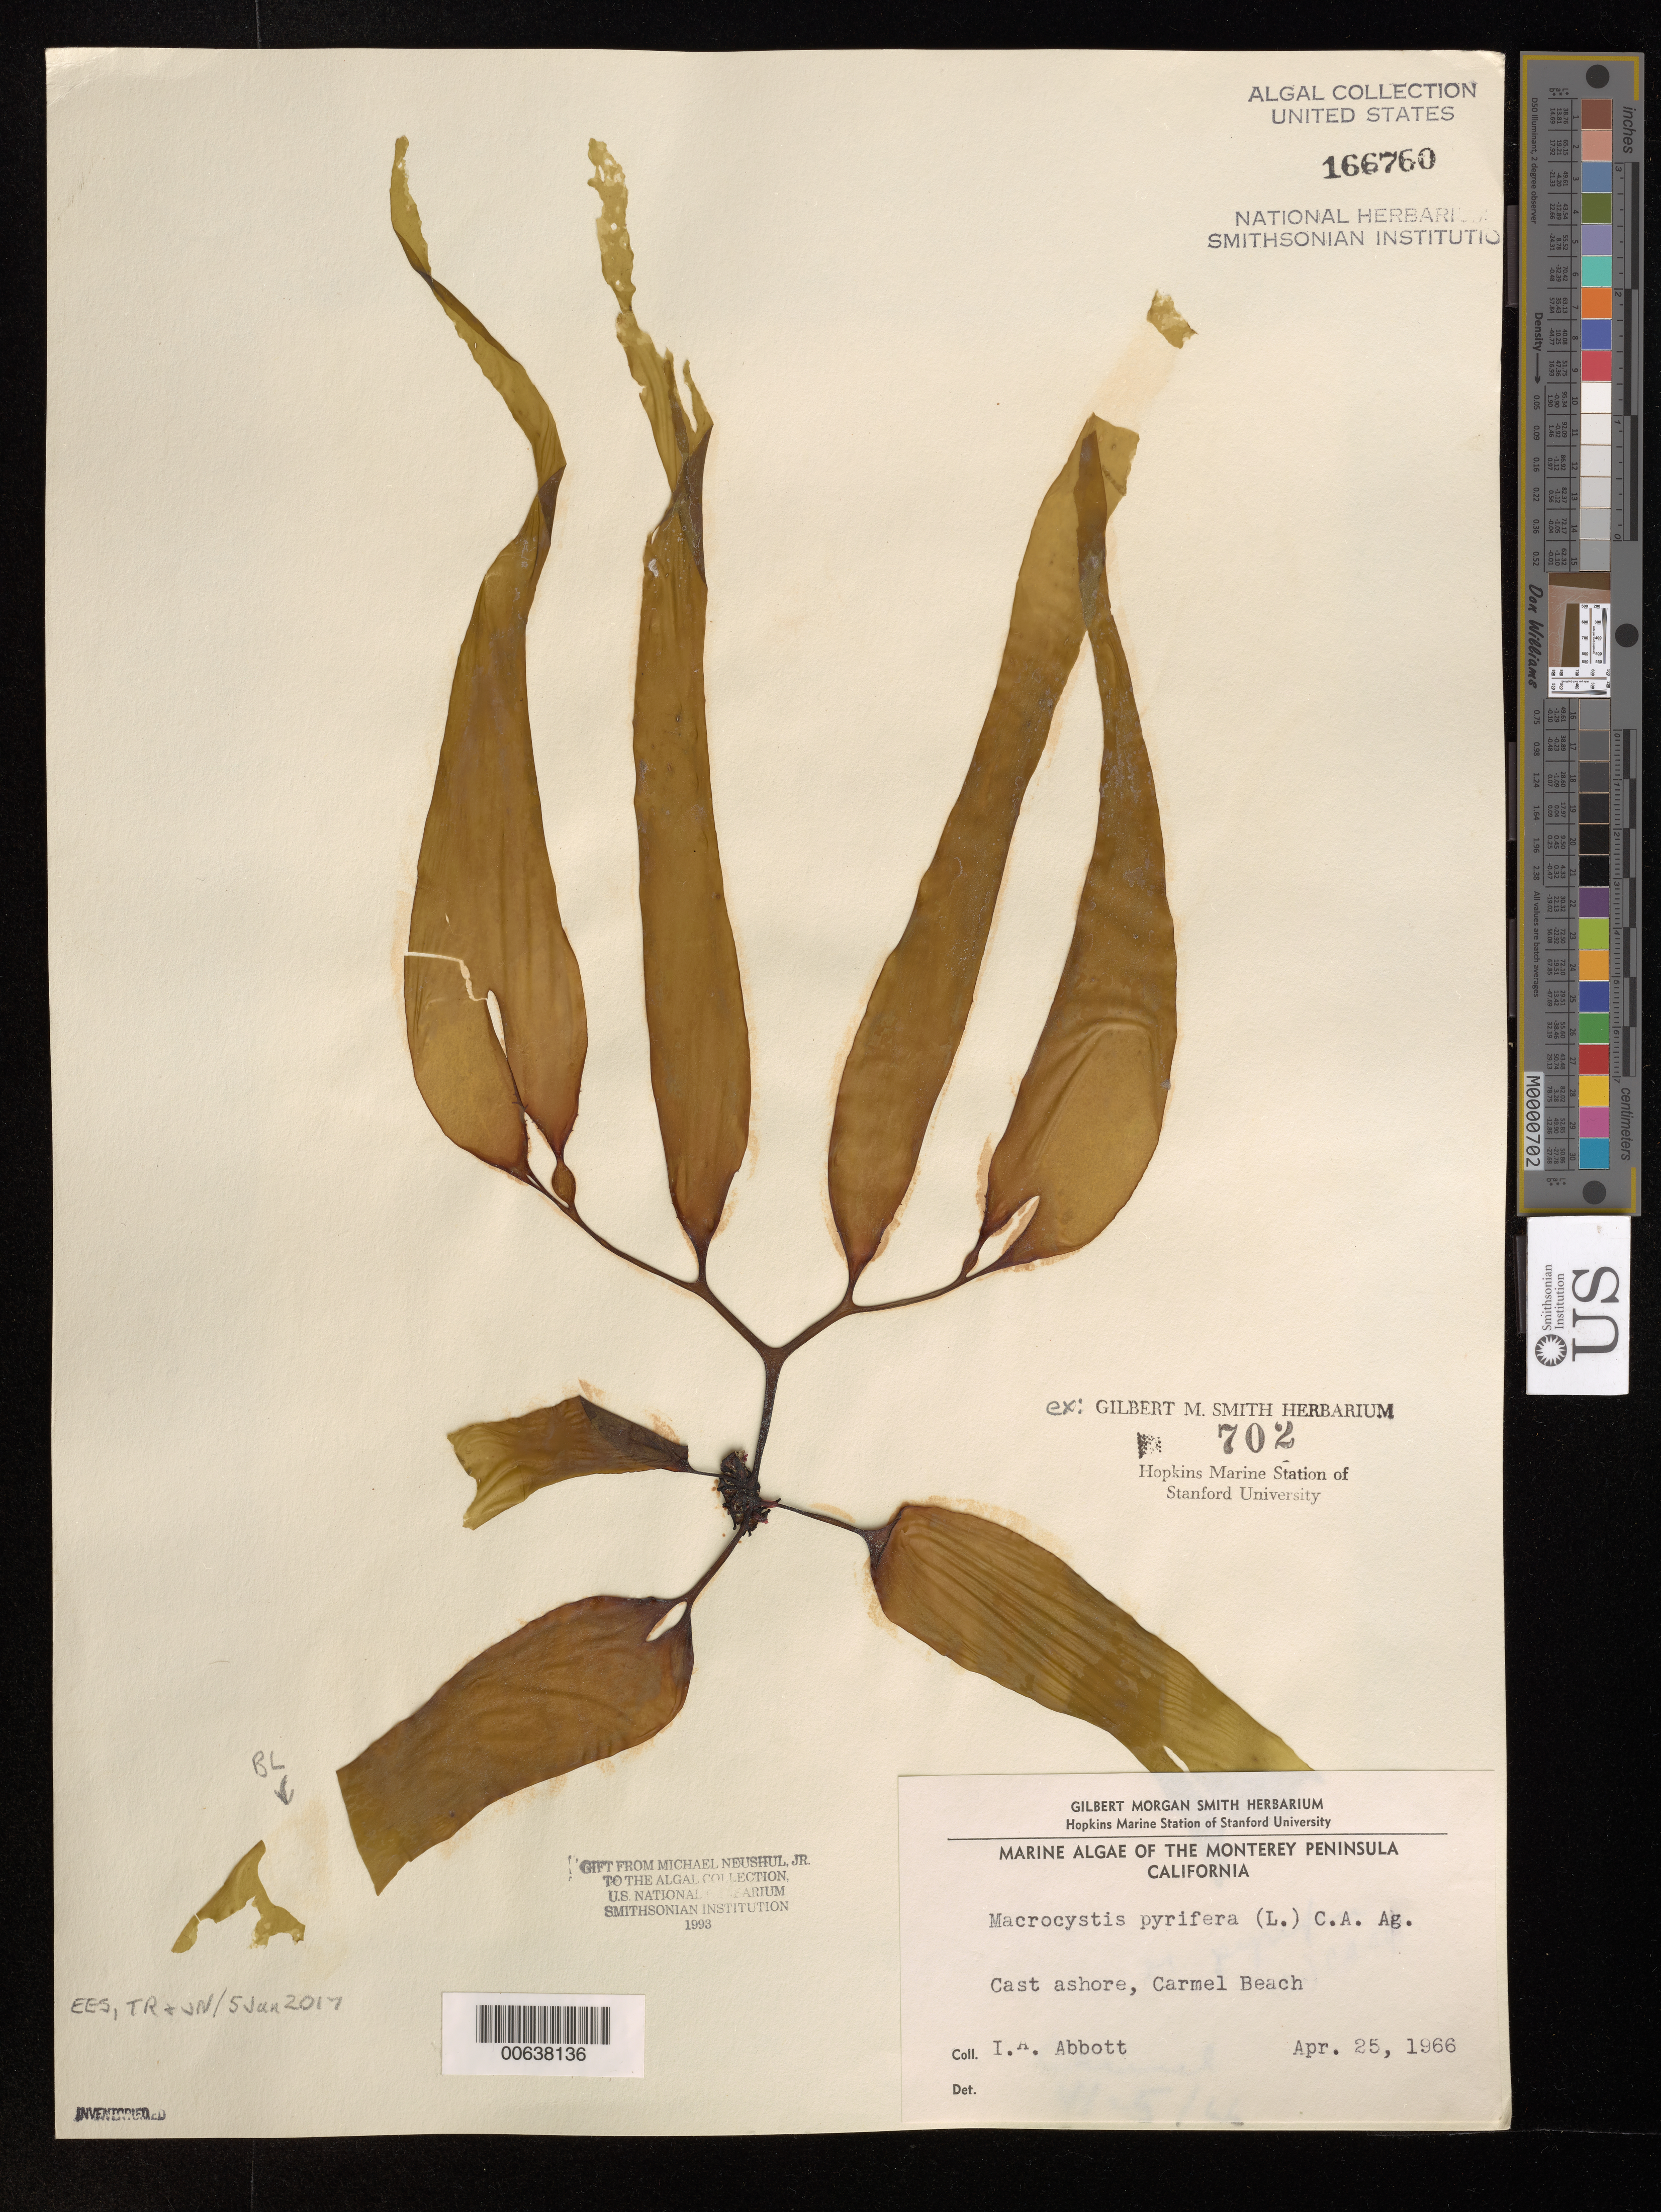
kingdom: Chromista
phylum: Ochrophyta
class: Phaeophyceae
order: Laminariales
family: Laminariaceae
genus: Macrocystis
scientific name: Macrocystis pyrifera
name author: (L.) C. Agardh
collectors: I. A. Abbott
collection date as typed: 25 Apr 1966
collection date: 1966-04-25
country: United States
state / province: California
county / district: Monterey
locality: Carmel Beach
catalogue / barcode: US 166760